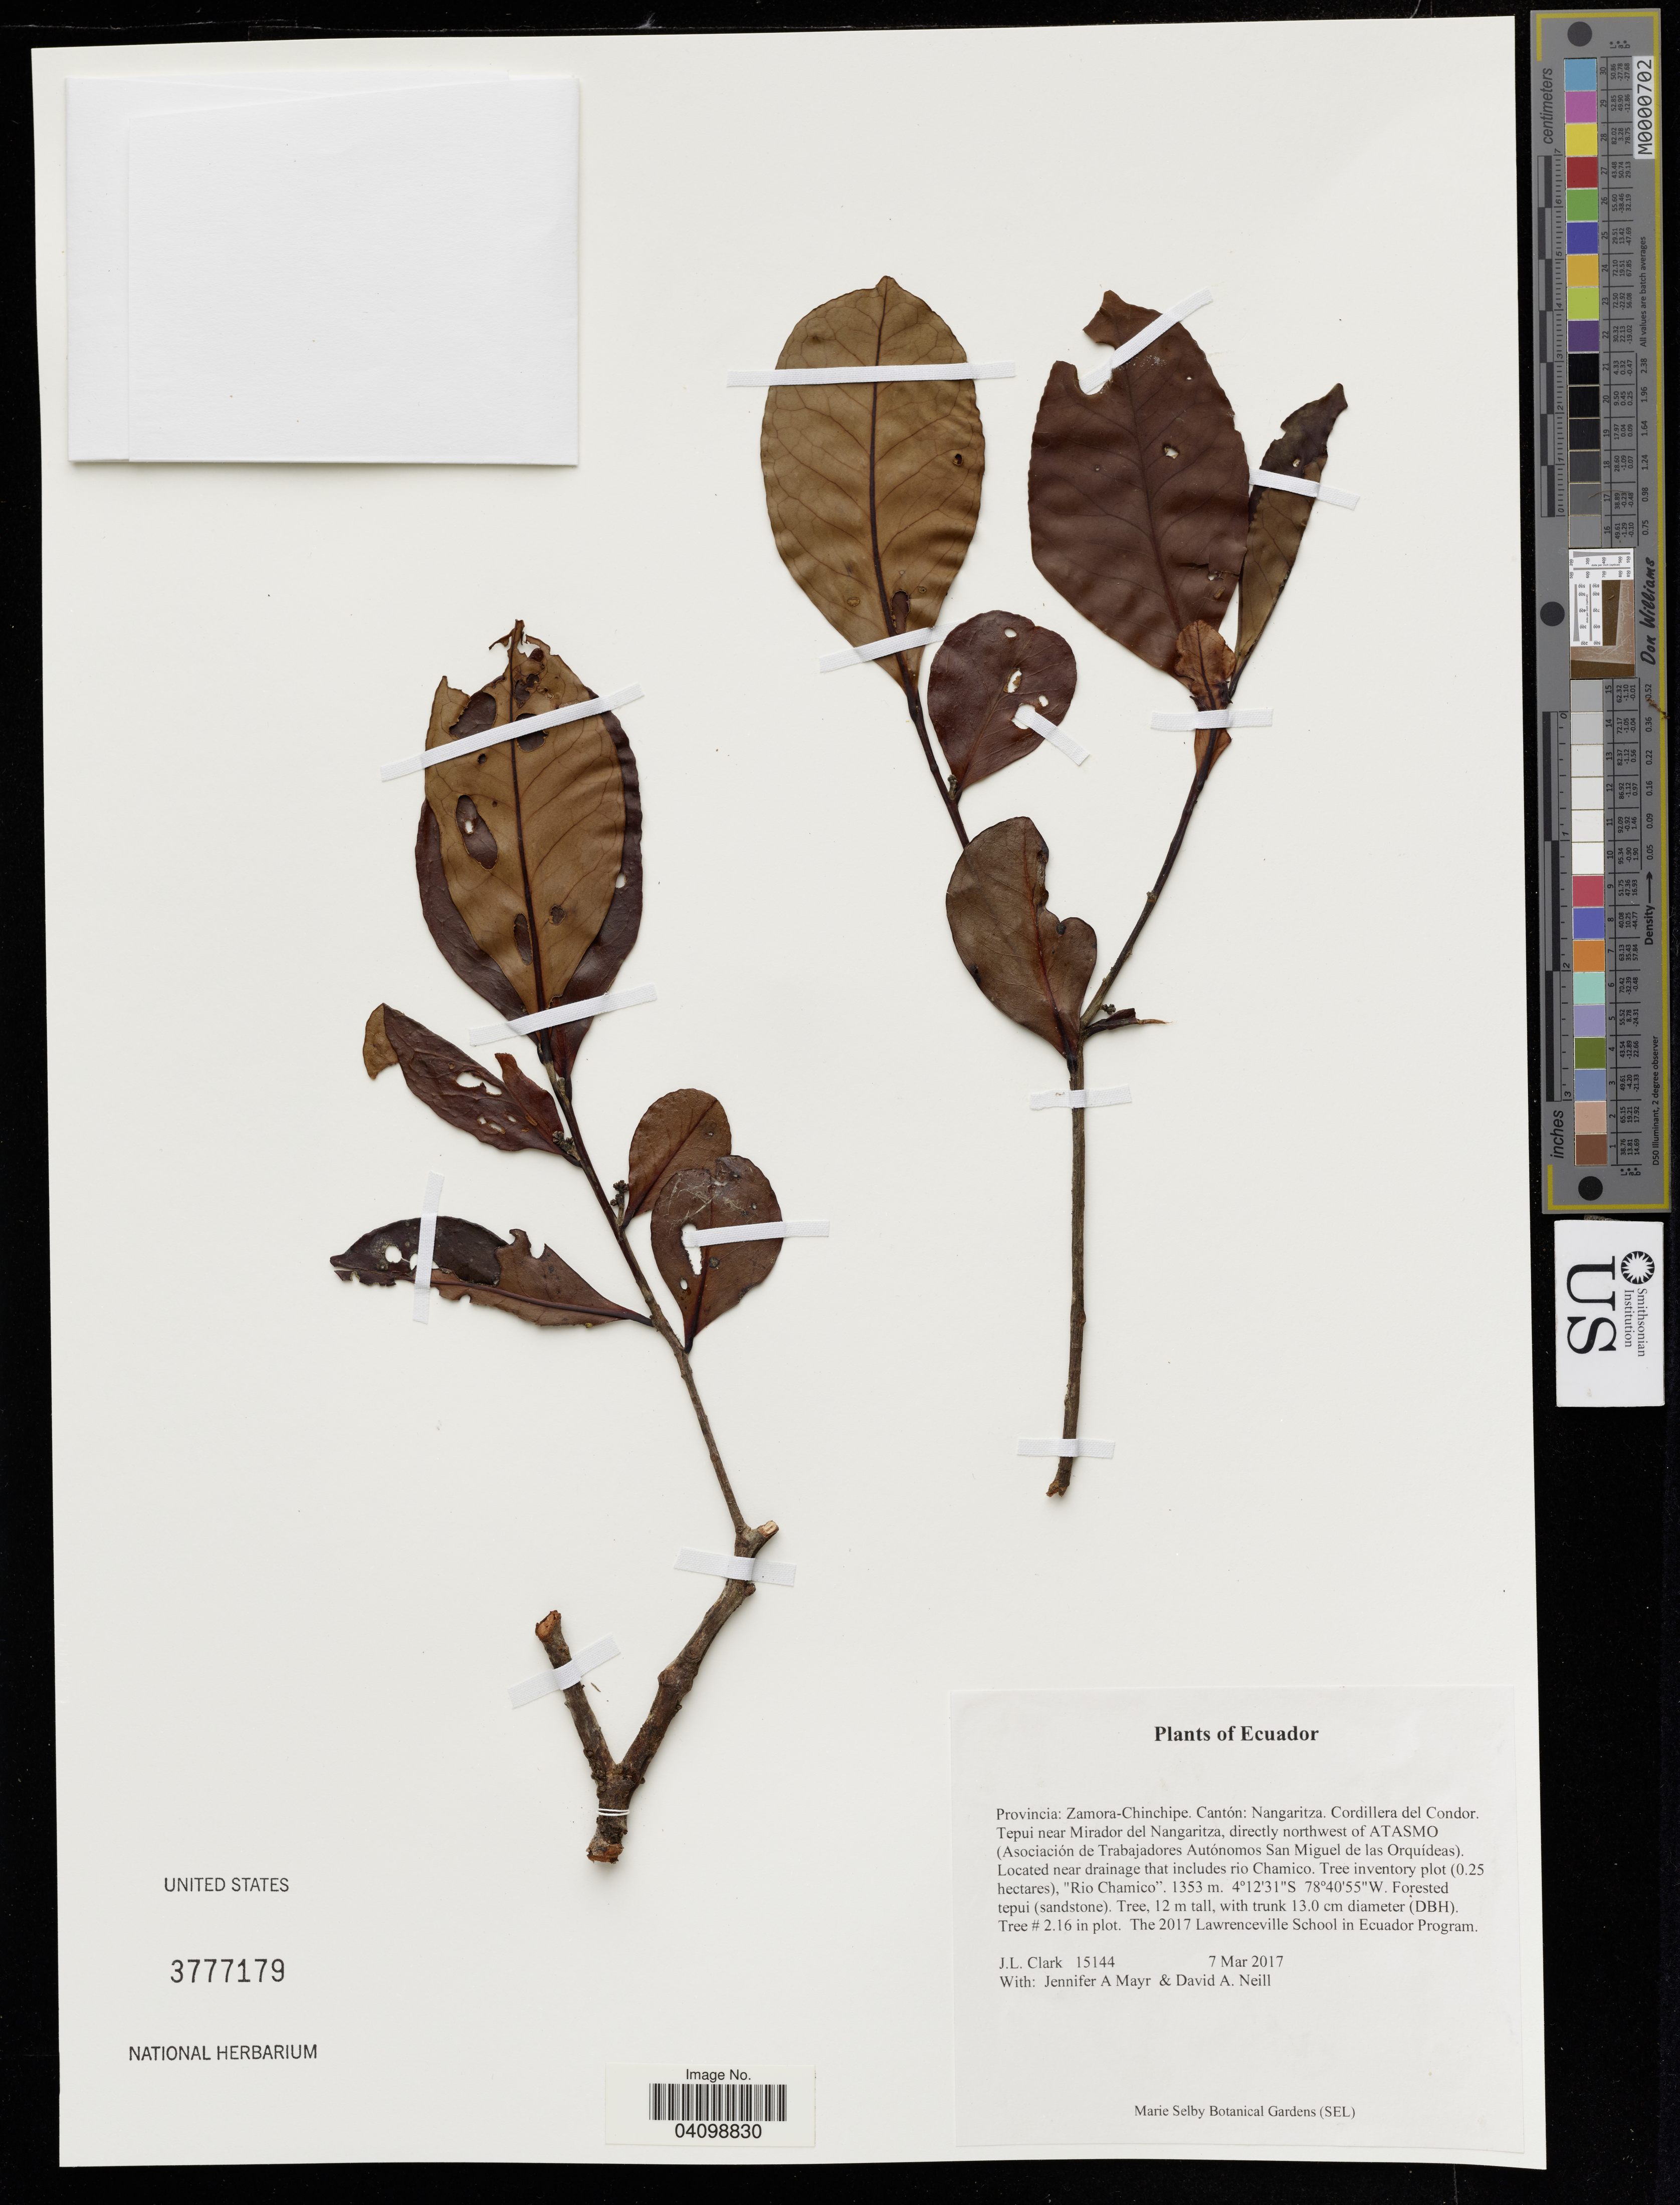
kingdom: Plantae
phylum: Tracheophyta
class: Magnoliopsida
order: Malpighiales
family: Clusiaceae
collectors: J. Clark, J. Mayr & D. A. Neill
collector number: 15144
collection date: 2017-03-07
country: Ecuador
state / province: Zamora-Chinchipe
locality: Cantón: Nangaritza. Cordillera del Condor. Tepui near Mirador del Nangaritza, directly northwest of ATASMO (Asociación de Trabajadores Autónomos San Miguel de las Orquídeas).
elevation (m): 1353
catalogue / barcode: US 3777179